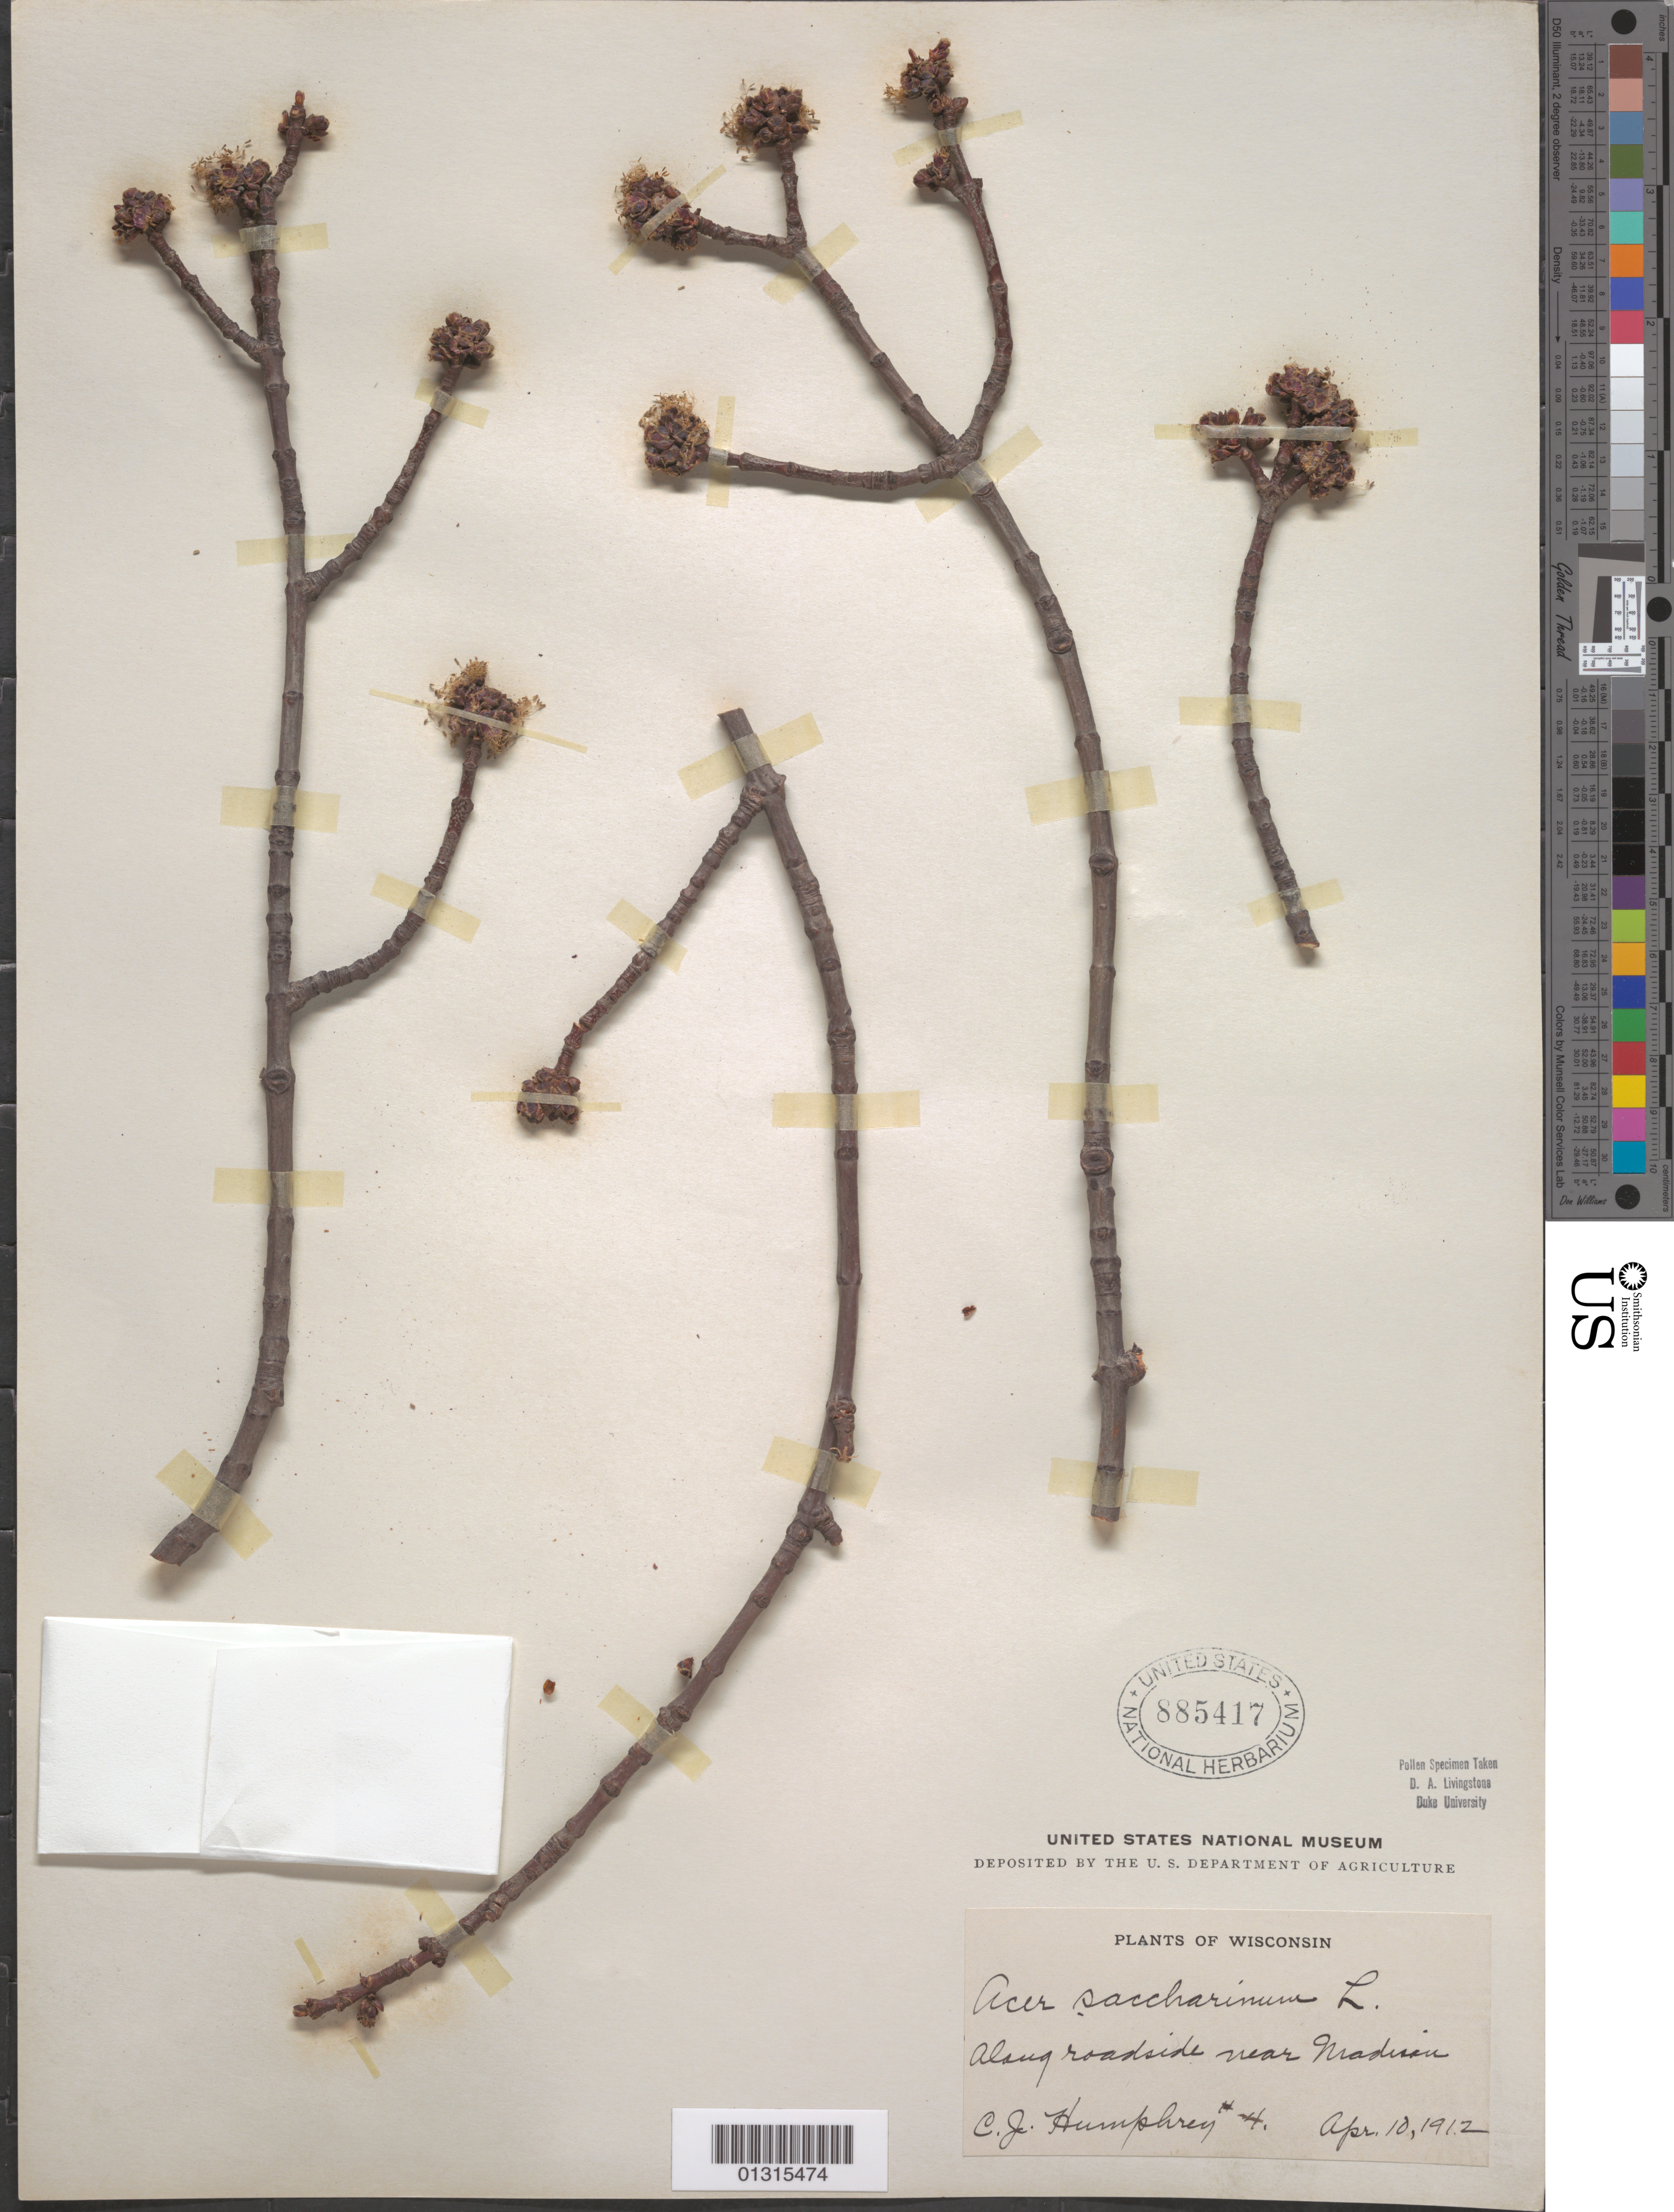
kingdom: Plantae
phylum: Tracheophyta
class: Magnoliopsida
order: Sapindales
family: Sapindaceae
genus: Acer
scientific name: Acer saccharinum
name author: L.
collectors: C. Humphrey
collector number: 4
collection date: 1912-04-10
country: United States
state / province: Wisconsin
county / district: Dane County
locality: Madison, near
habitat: Along roadside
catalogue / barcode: US 885417